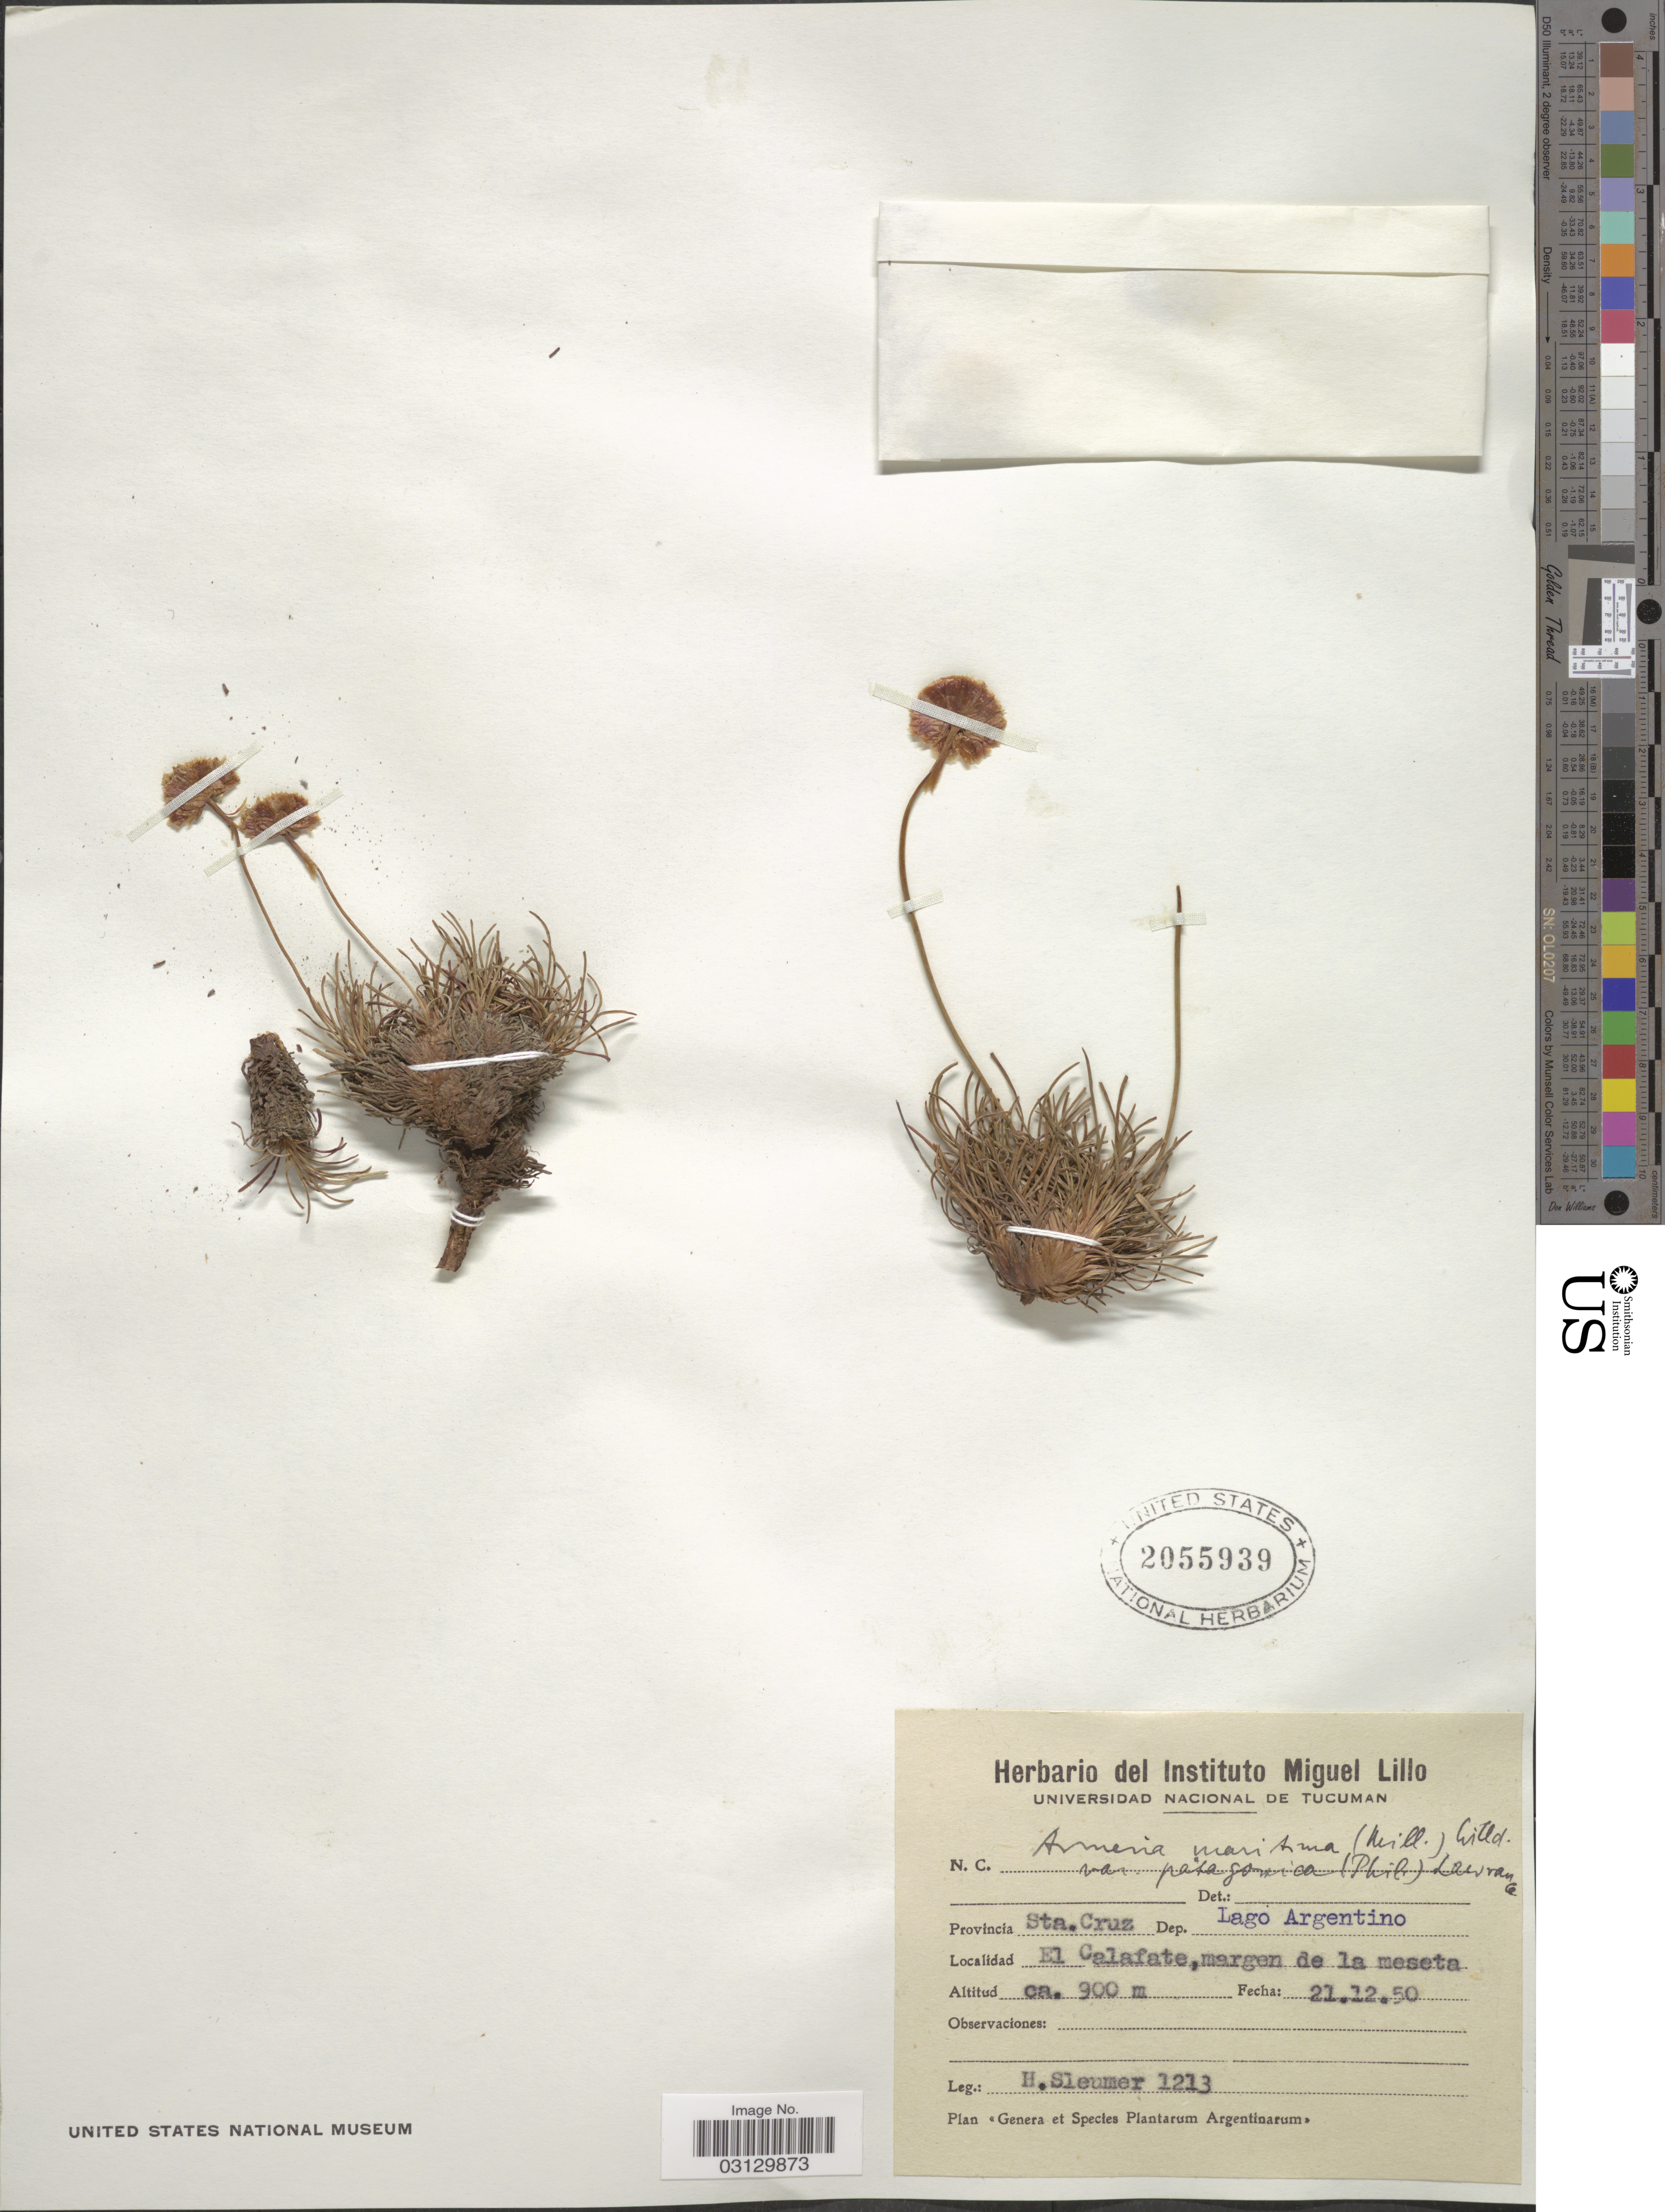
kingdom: Plantae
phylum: Tracheophyta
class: Magnoliopsida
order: Caryophyllales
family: Plumbaginaceae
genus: Armeria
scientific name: Armeria maritima subsp. andina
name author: (Poepp. ex Boiss.) D.M. Moore & H.O. Yates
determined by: Strong, M. T., (US), Smithsonian Institution - National Museum of Natural History (UNITED STATES)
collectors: H. O. Sleumer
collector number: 1213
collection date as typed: Transcribed d/m/y: 21/12/50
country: Argentina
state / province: Santa Cruz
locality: Dep. Lago Argentino. El Calafate, margen de la meseta.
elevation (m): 900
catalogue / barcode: US 2055939